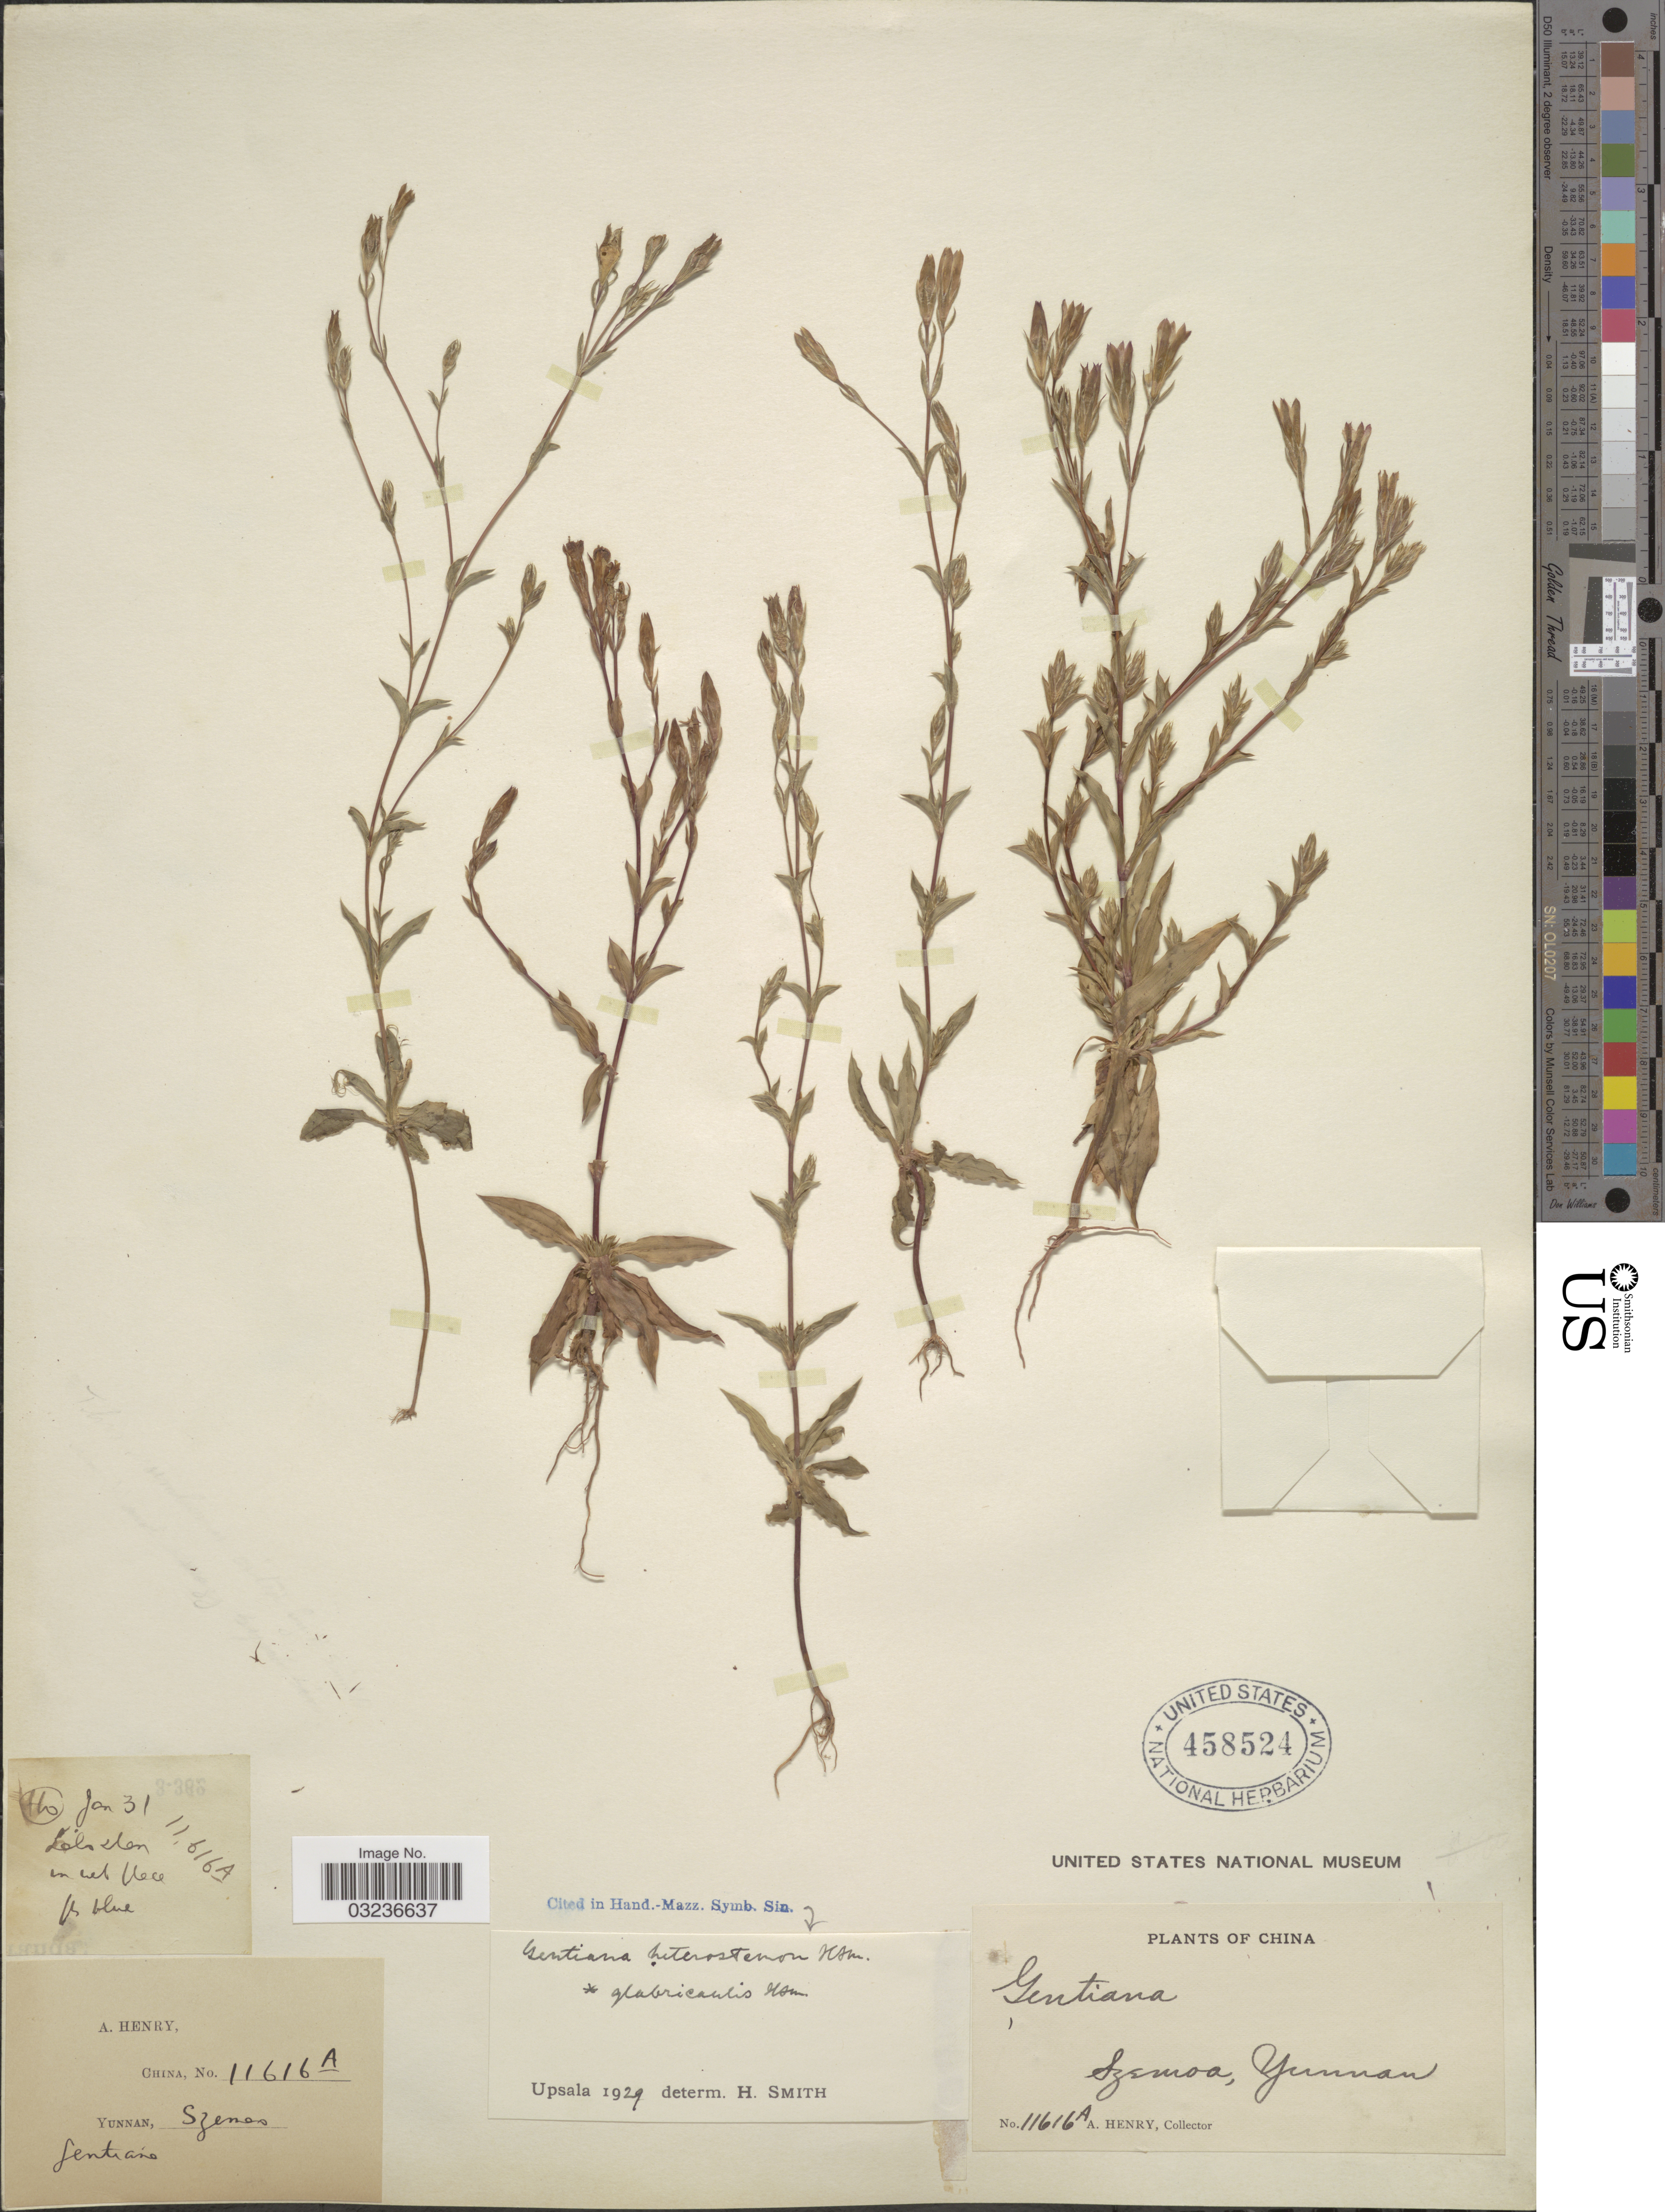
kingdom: Plantae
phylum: Tracheophyta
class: Magnoliopsida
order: Gentianales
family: Gentianaceae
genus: Gentiana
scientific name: Gentiana heterostemon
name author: Harry Sm.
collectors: A. Henry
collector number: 11616 A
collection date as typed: Transcribed d/m/y: /1/31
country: China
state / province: Yunnan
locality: Szemoa.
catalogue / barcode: US 458524